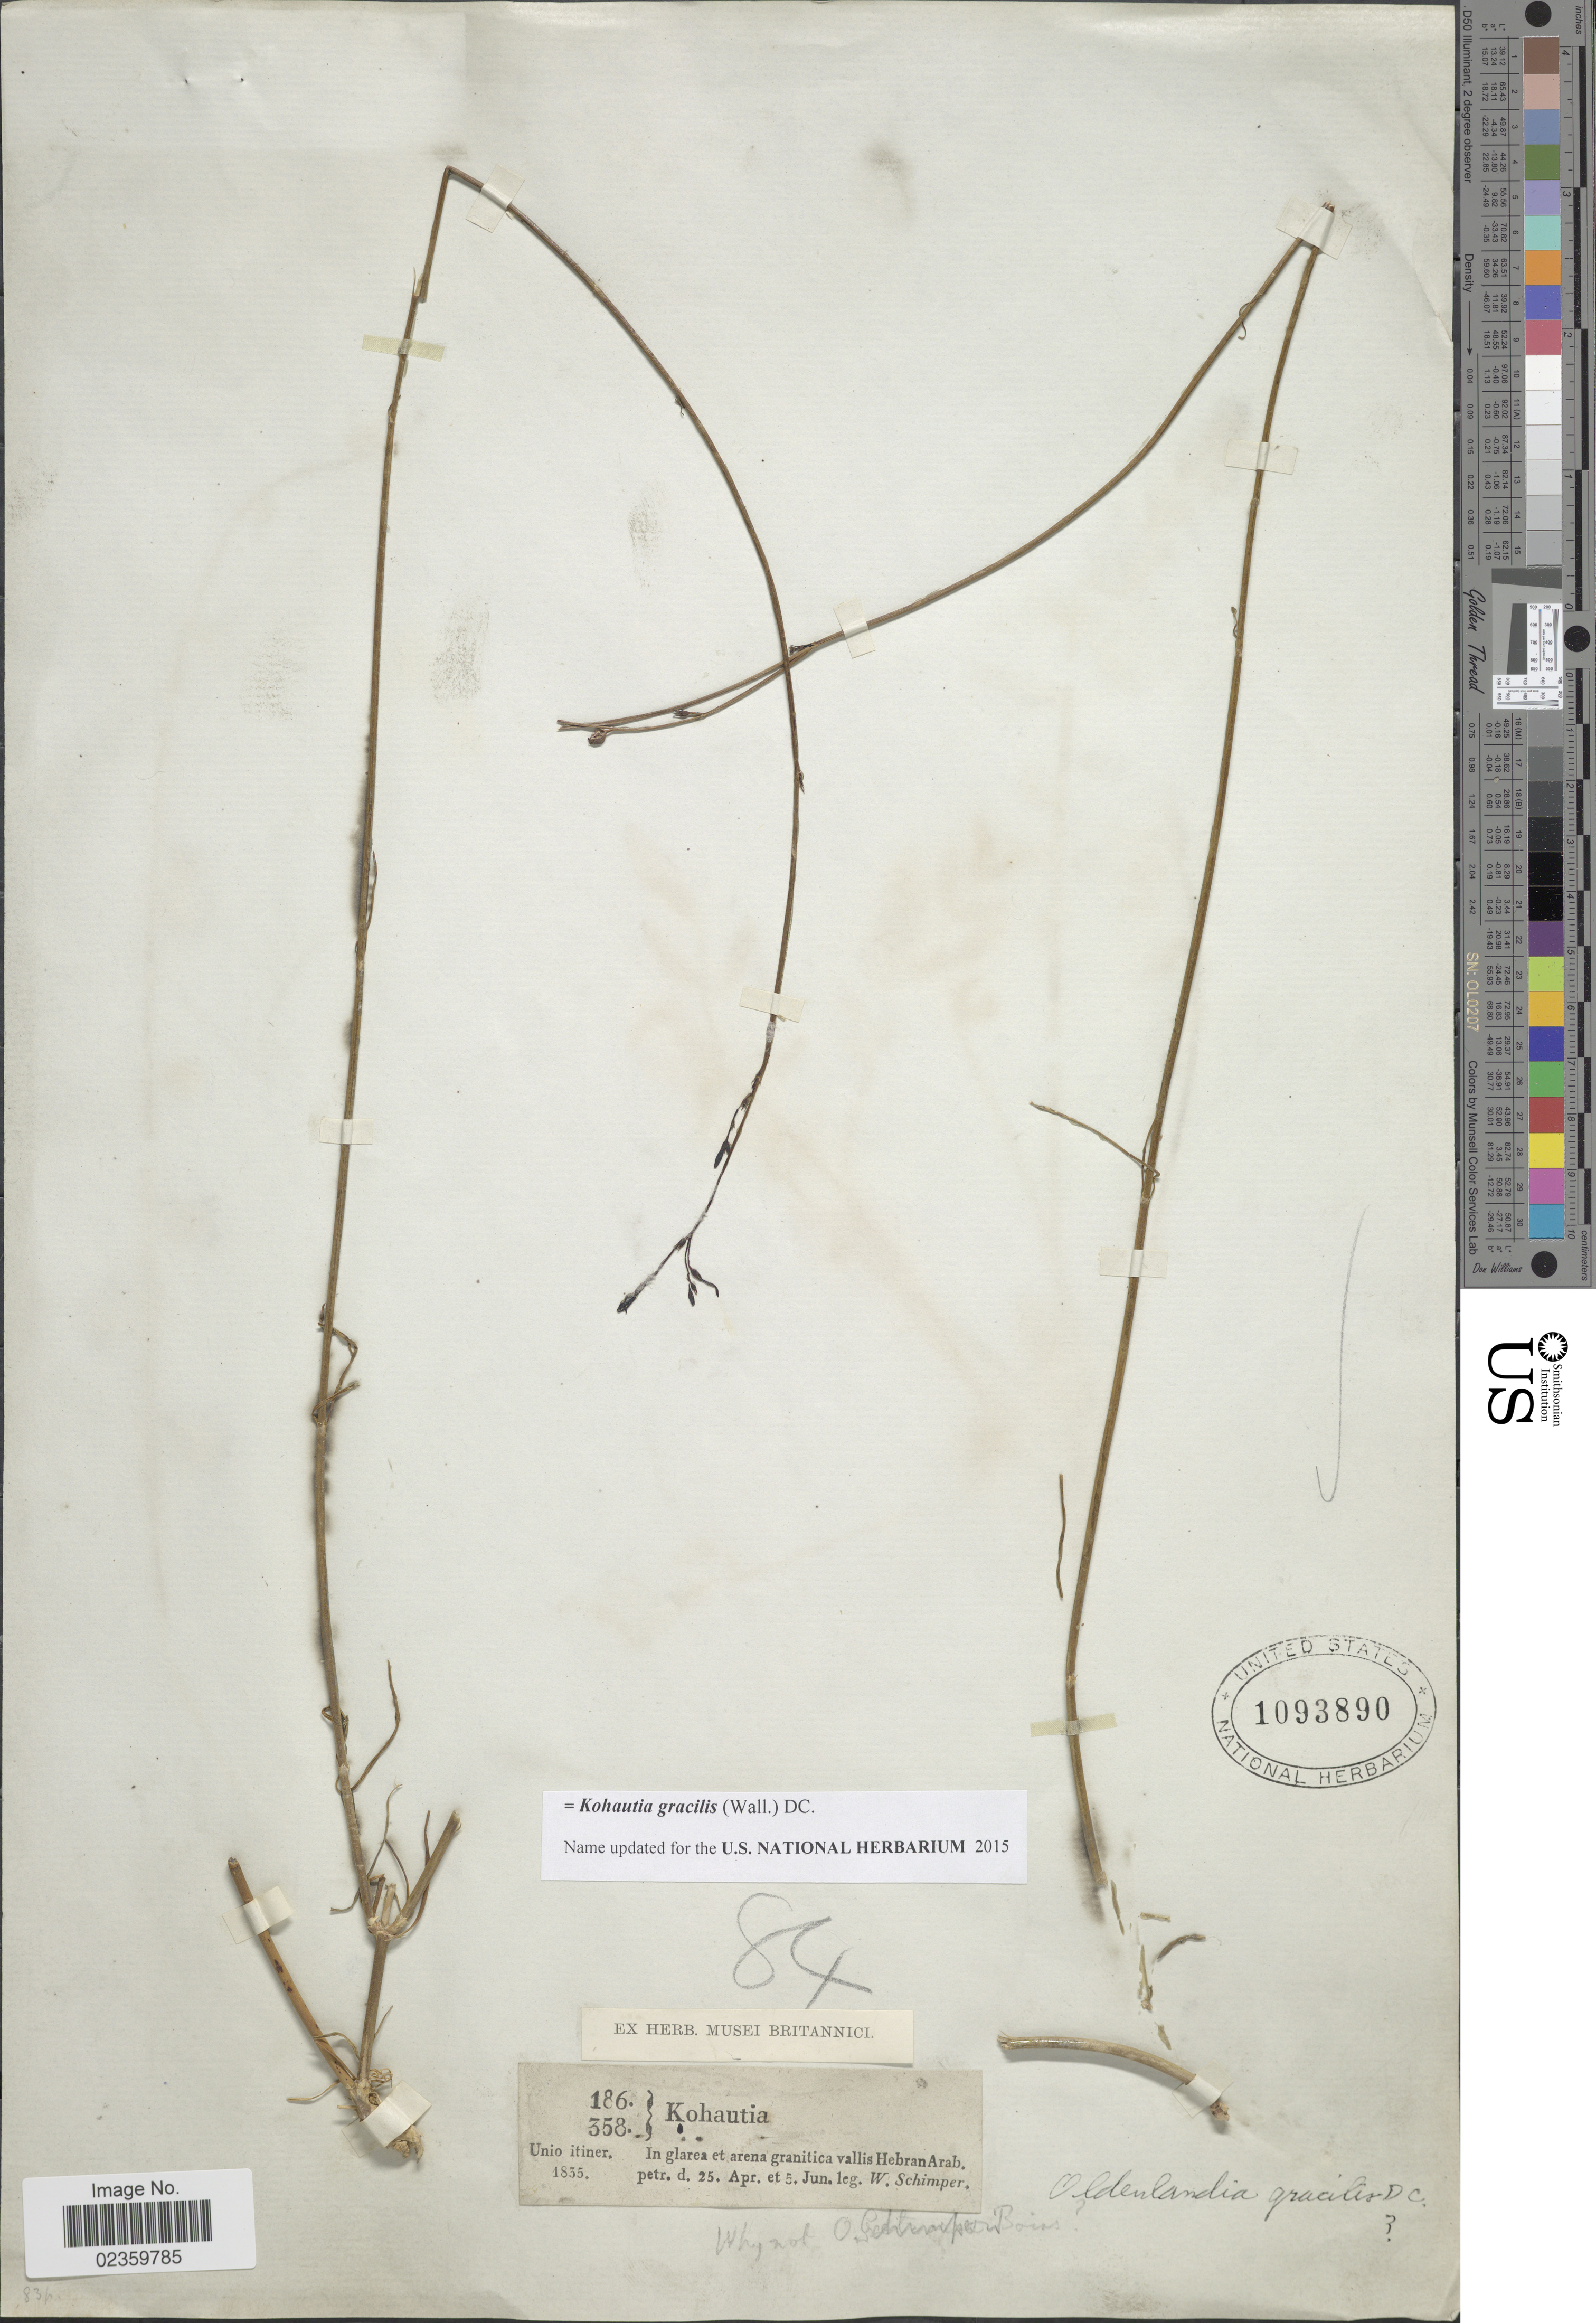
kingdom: Plantae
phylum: Tracheophyta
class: Magnoliopsida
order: Gentianales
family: Rubiaceae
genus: Kohautia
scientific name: Kohautia gracilis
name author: DC.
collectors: W. Schimper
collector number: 186/358?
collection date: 1835-04-25/1835-06-05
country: Egypt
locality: In glarea et arena granitica vallis Hebran Arab. [Sinai]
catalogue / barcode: US 1093890